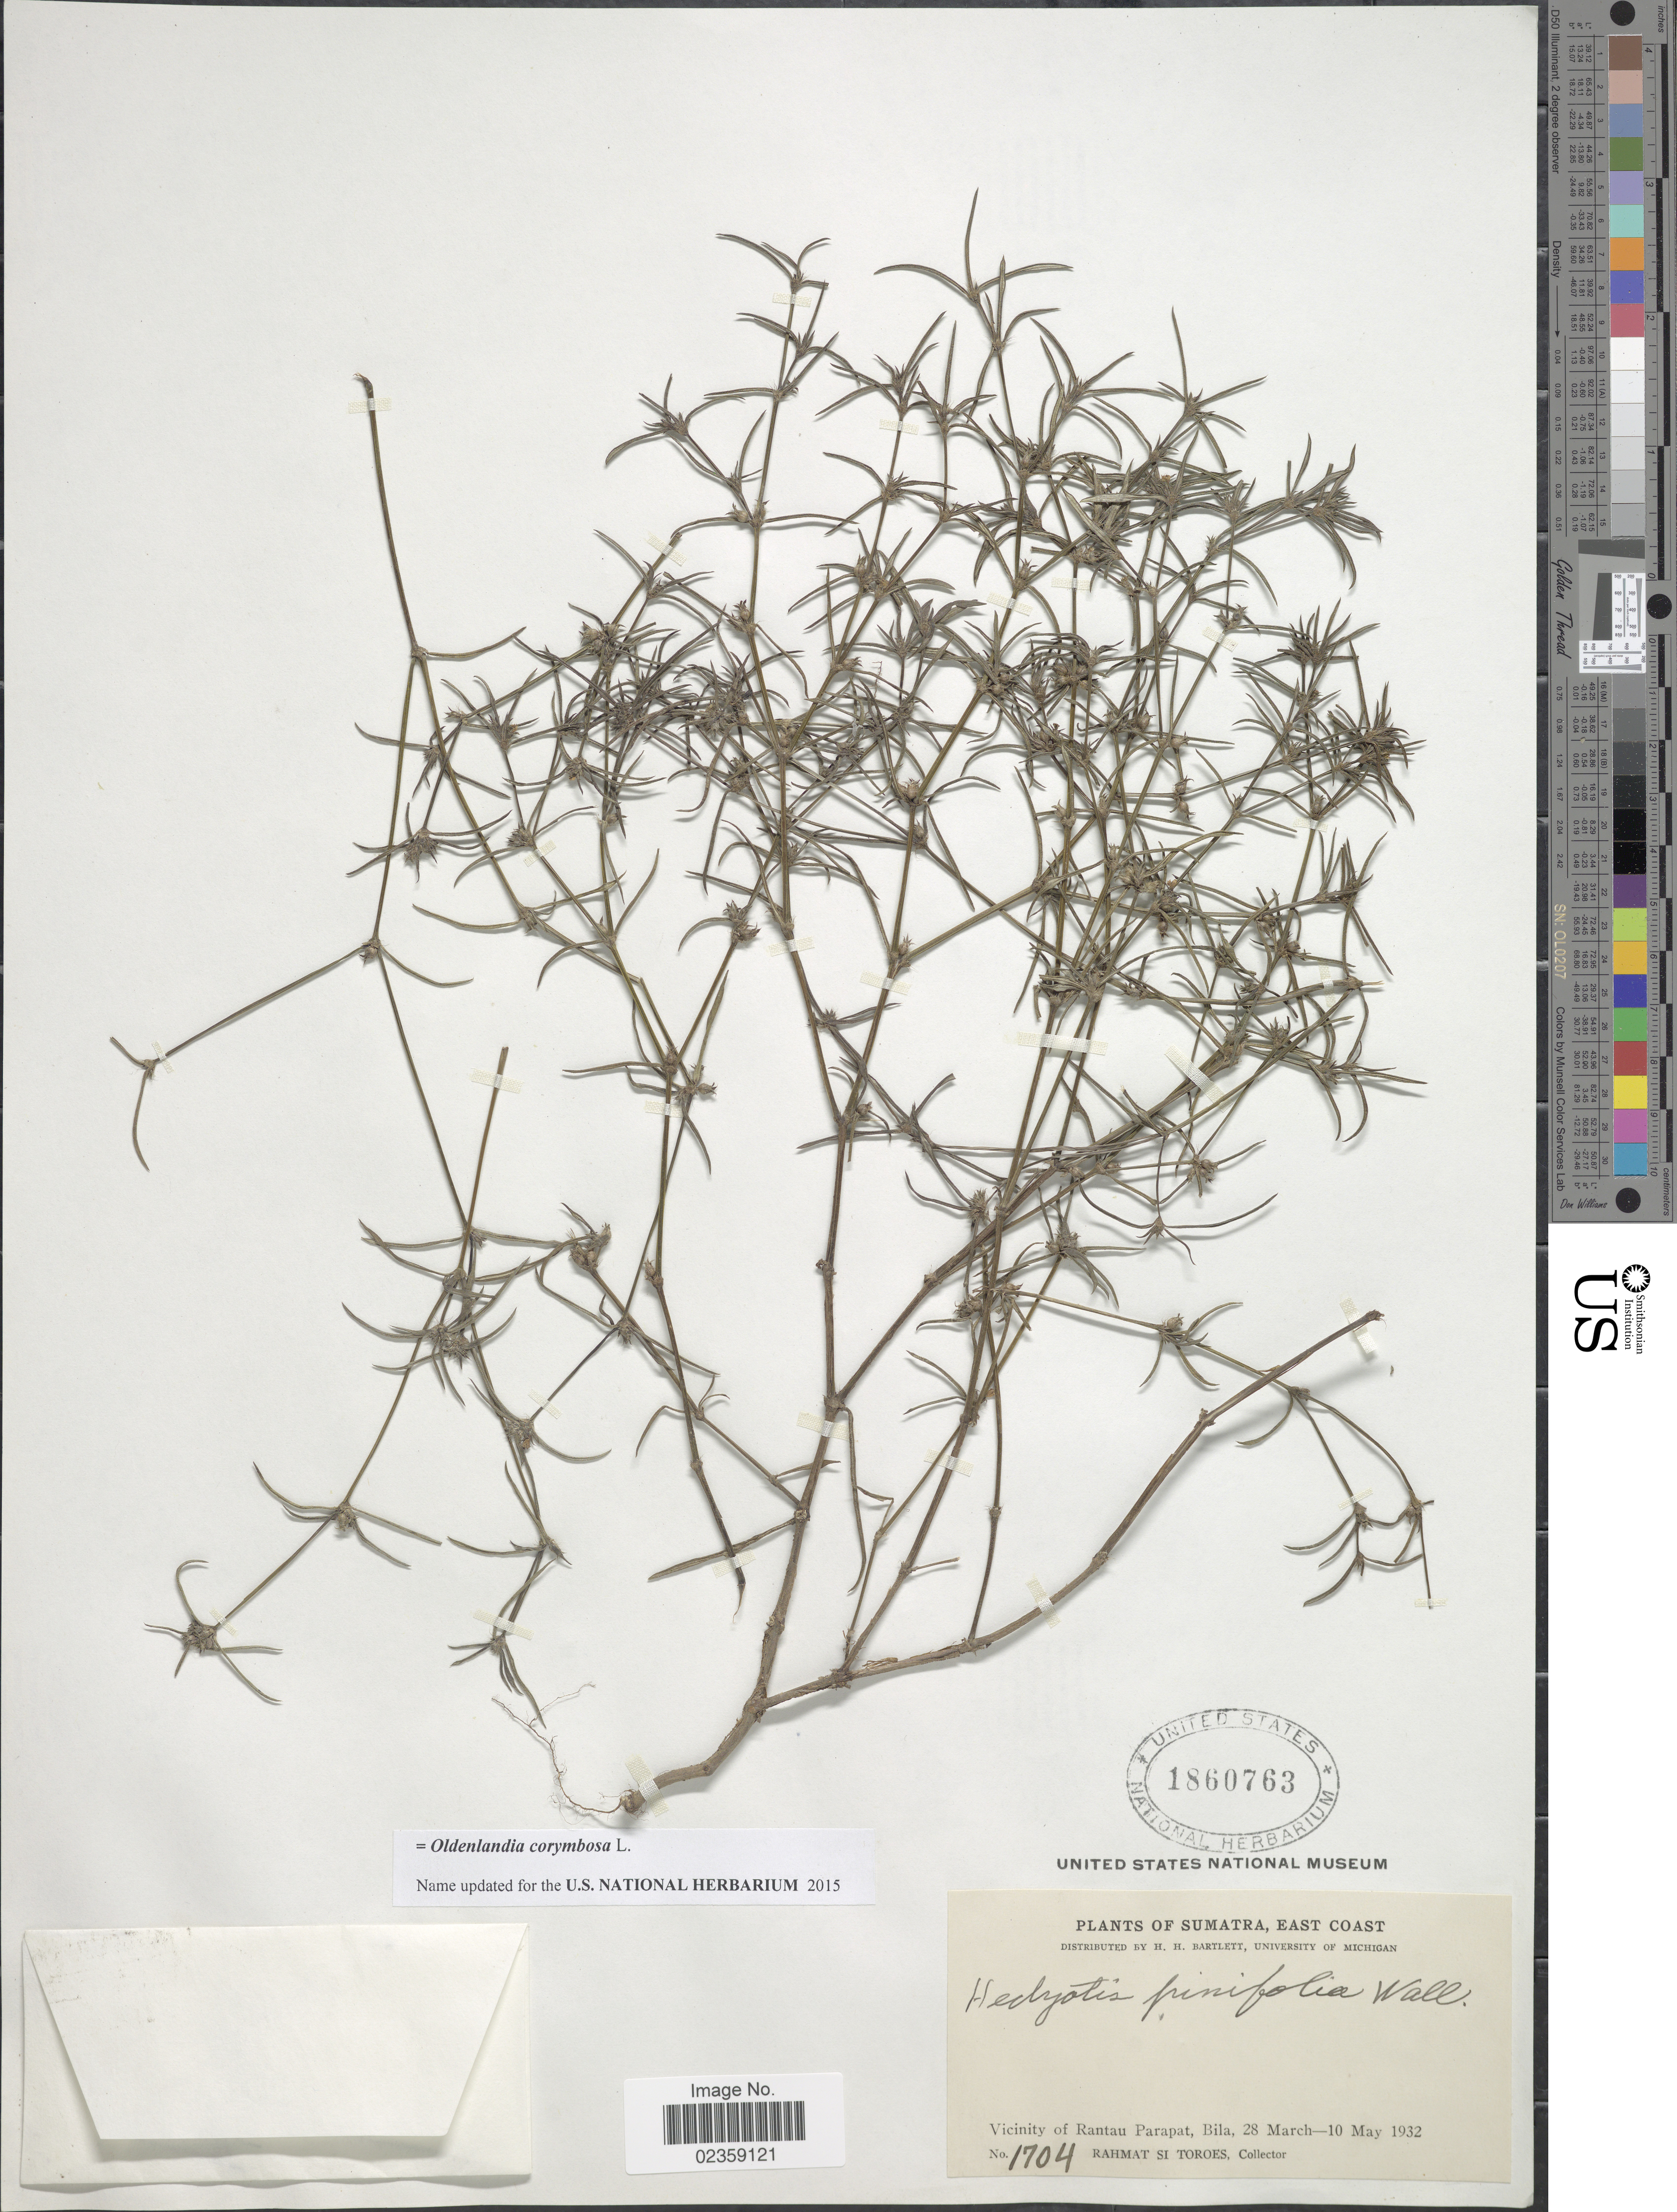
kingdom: Plantae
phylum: Tracheophyta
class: Magnoliopsida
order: Gentianales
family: Rubiaceae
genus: Oldenlandia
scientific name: Oldenlandia pinifolia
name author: (Wall. ex G. Don) Kuntze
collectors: Rahmat Si Boeea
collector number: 1704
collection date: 1932-03-28/1932-05-10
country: Indonesia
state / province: Sumatra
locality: Sumatra, East Coast. Vicinity of Rantau Parapat, Bila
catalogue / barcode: US 1860763